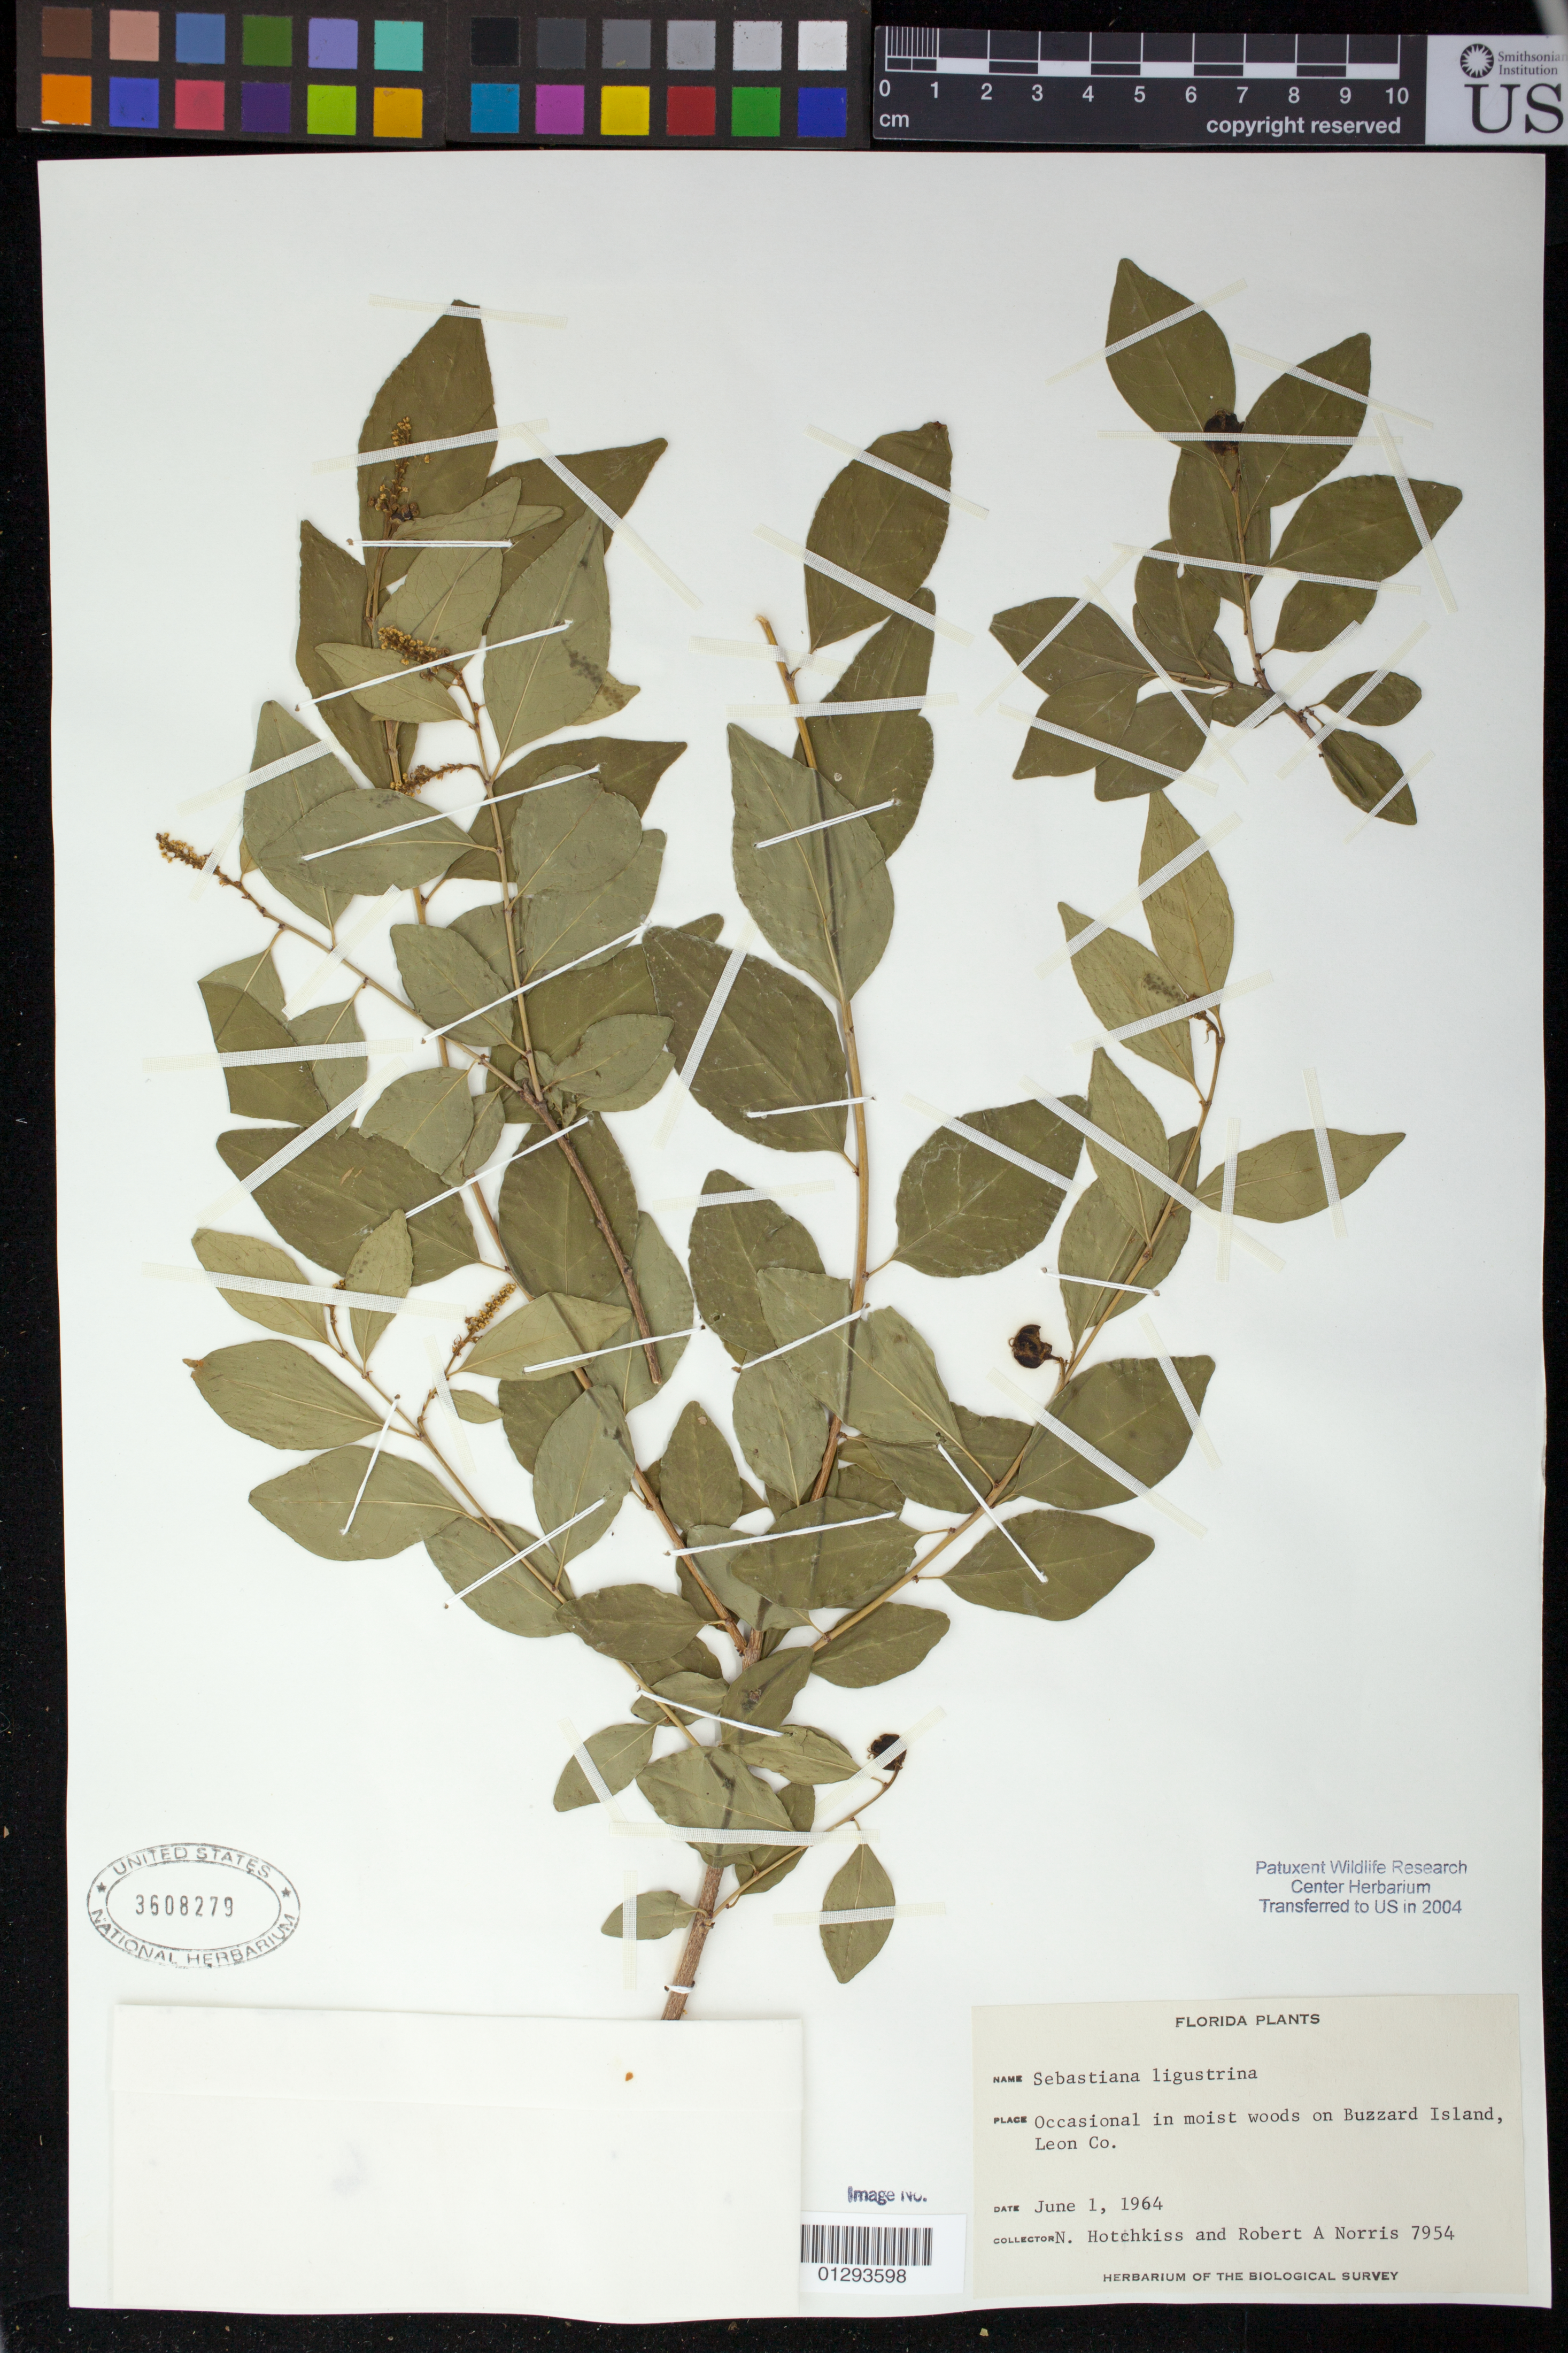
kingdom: Plantae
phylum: Tracheophyta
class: Magnoliopsida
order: Malpighiales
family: Euphorbiaceae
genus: Sebastiania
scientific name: Sebastiania fruticosa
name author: (Bartram) Fernald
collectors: -. Hotchkiss & R. Norris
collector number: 7954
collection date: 1964-06-01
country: United States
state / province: Florida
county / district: Leon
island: Buzzard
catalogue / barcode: US 3608279